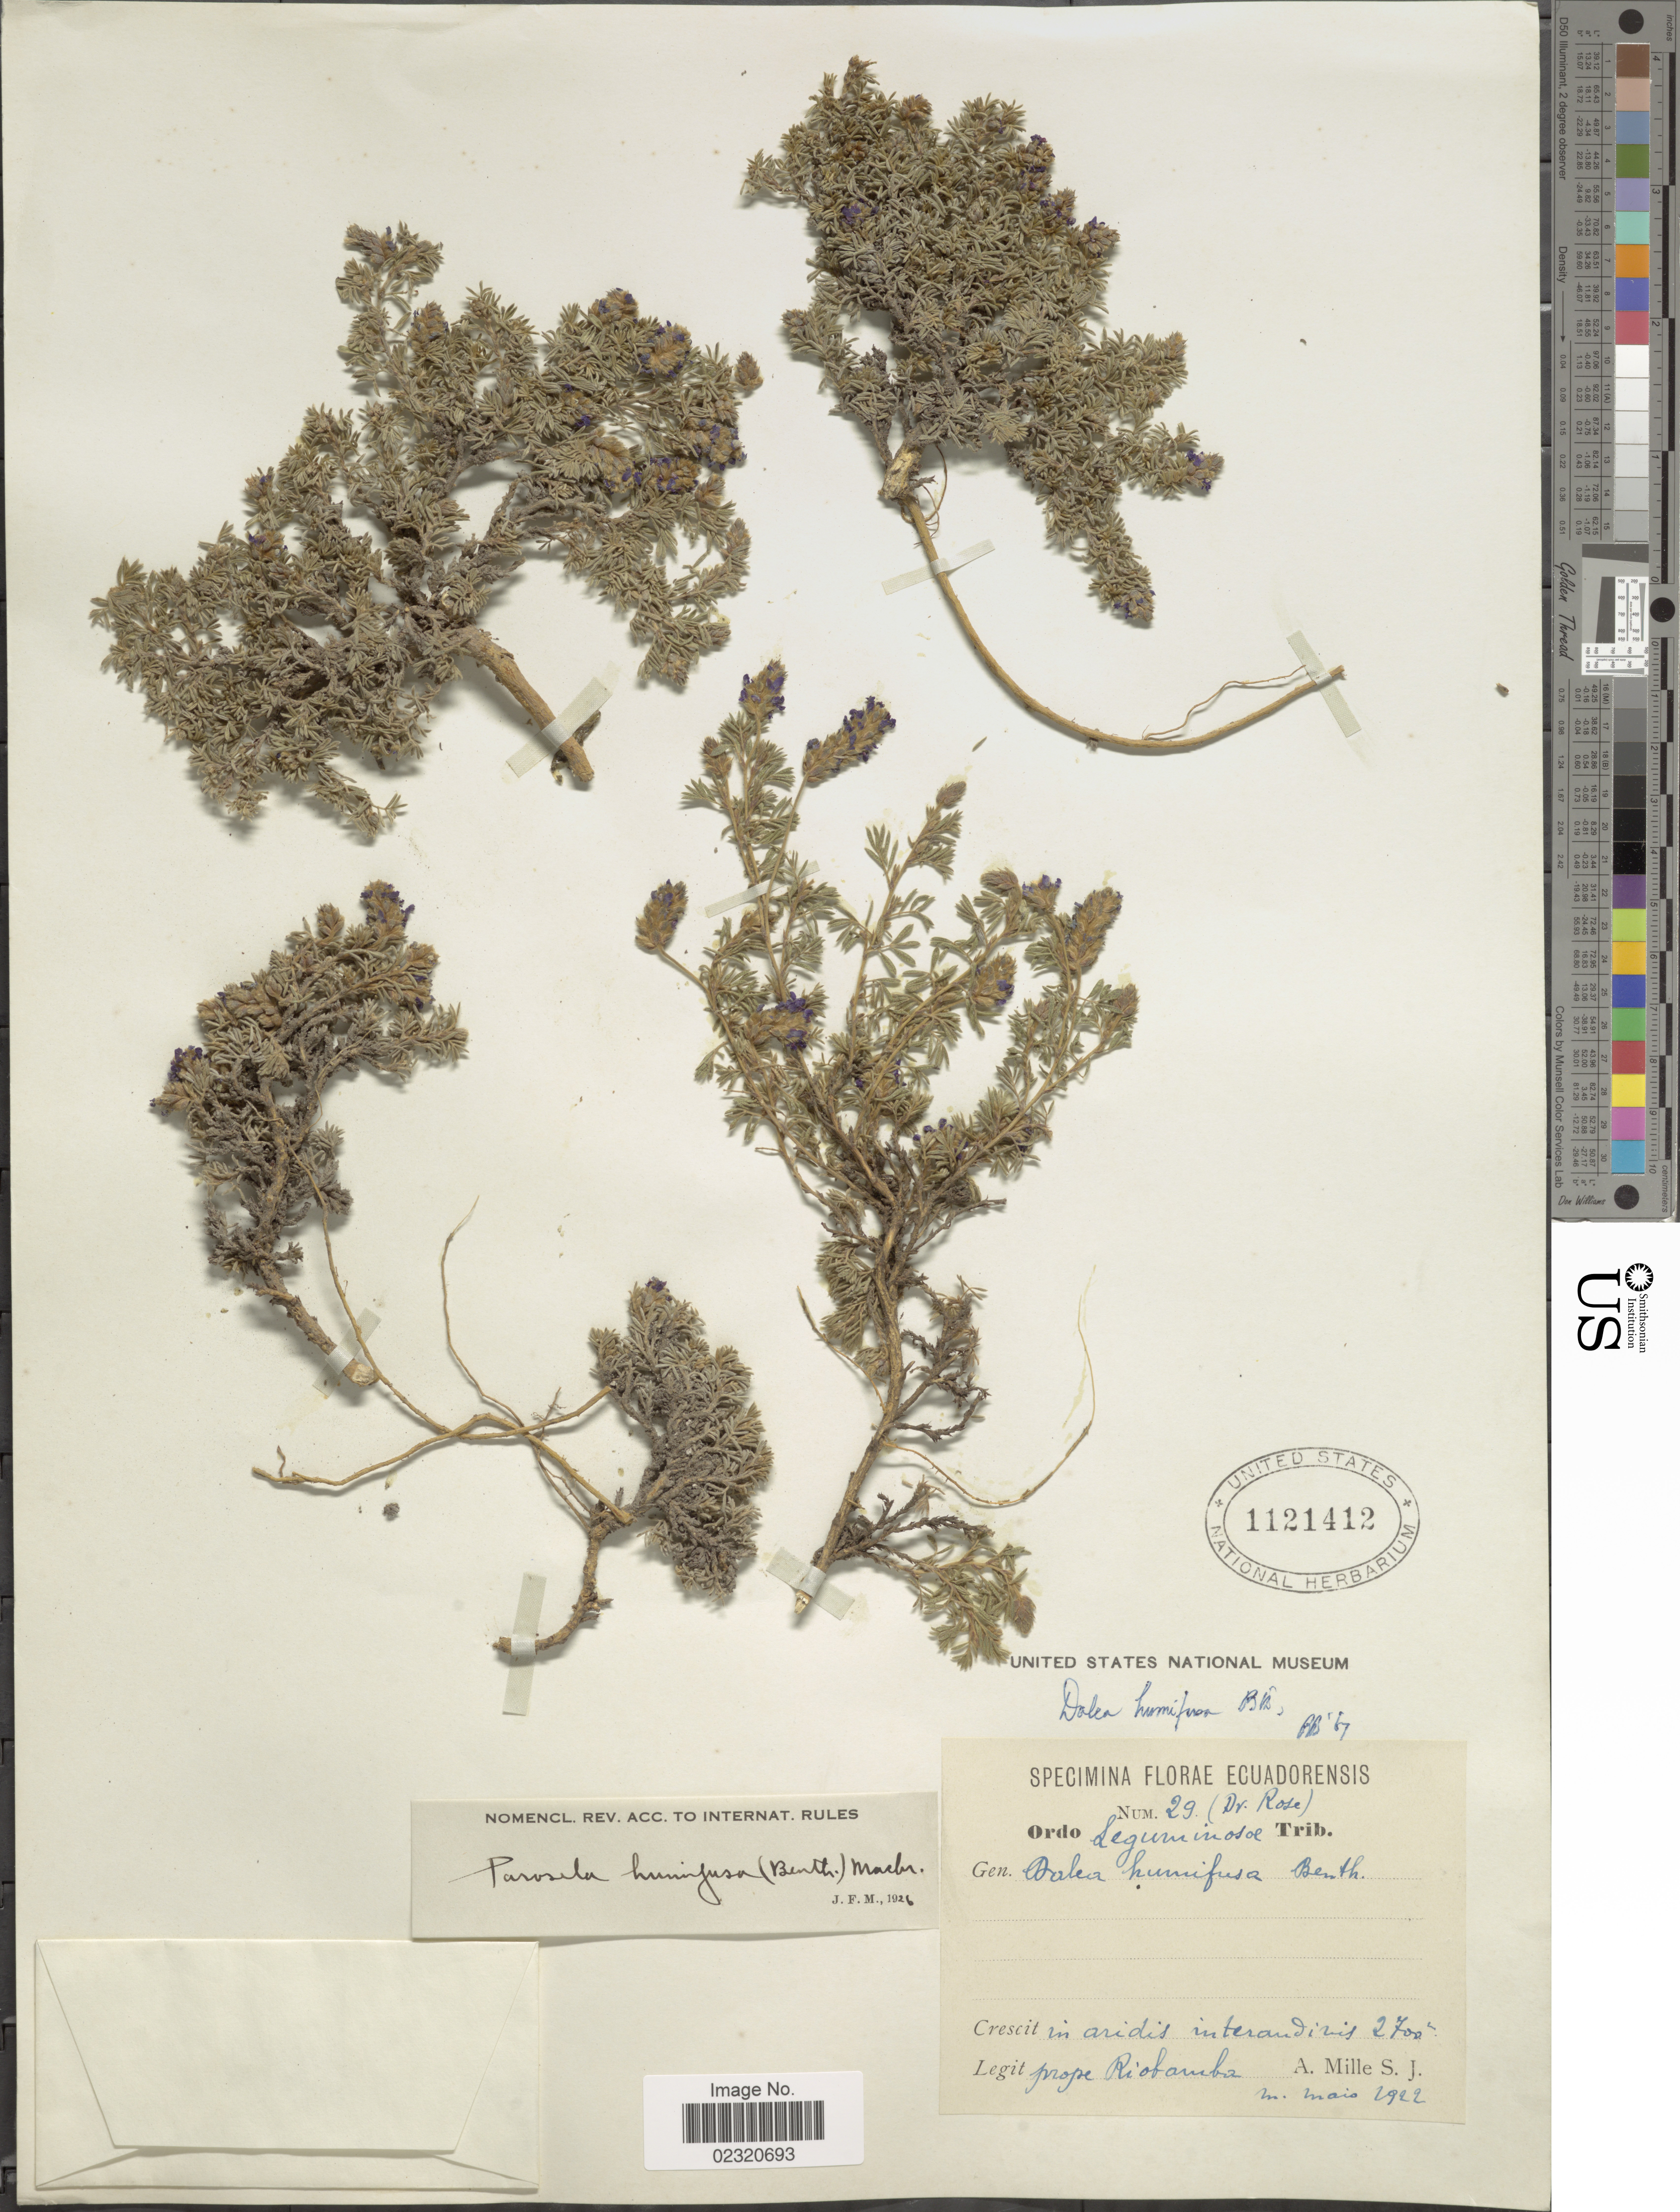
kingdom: Plantae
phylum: Tracheophyta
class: Magnoliopsida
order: Fabales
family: Fabaceae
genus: Dalea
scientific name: Dalea humifusa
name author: Benth.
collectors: A. Mille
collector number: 29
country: Ecuador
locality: Prope Rio Bamba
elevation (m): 2700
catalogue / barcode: US 1121412